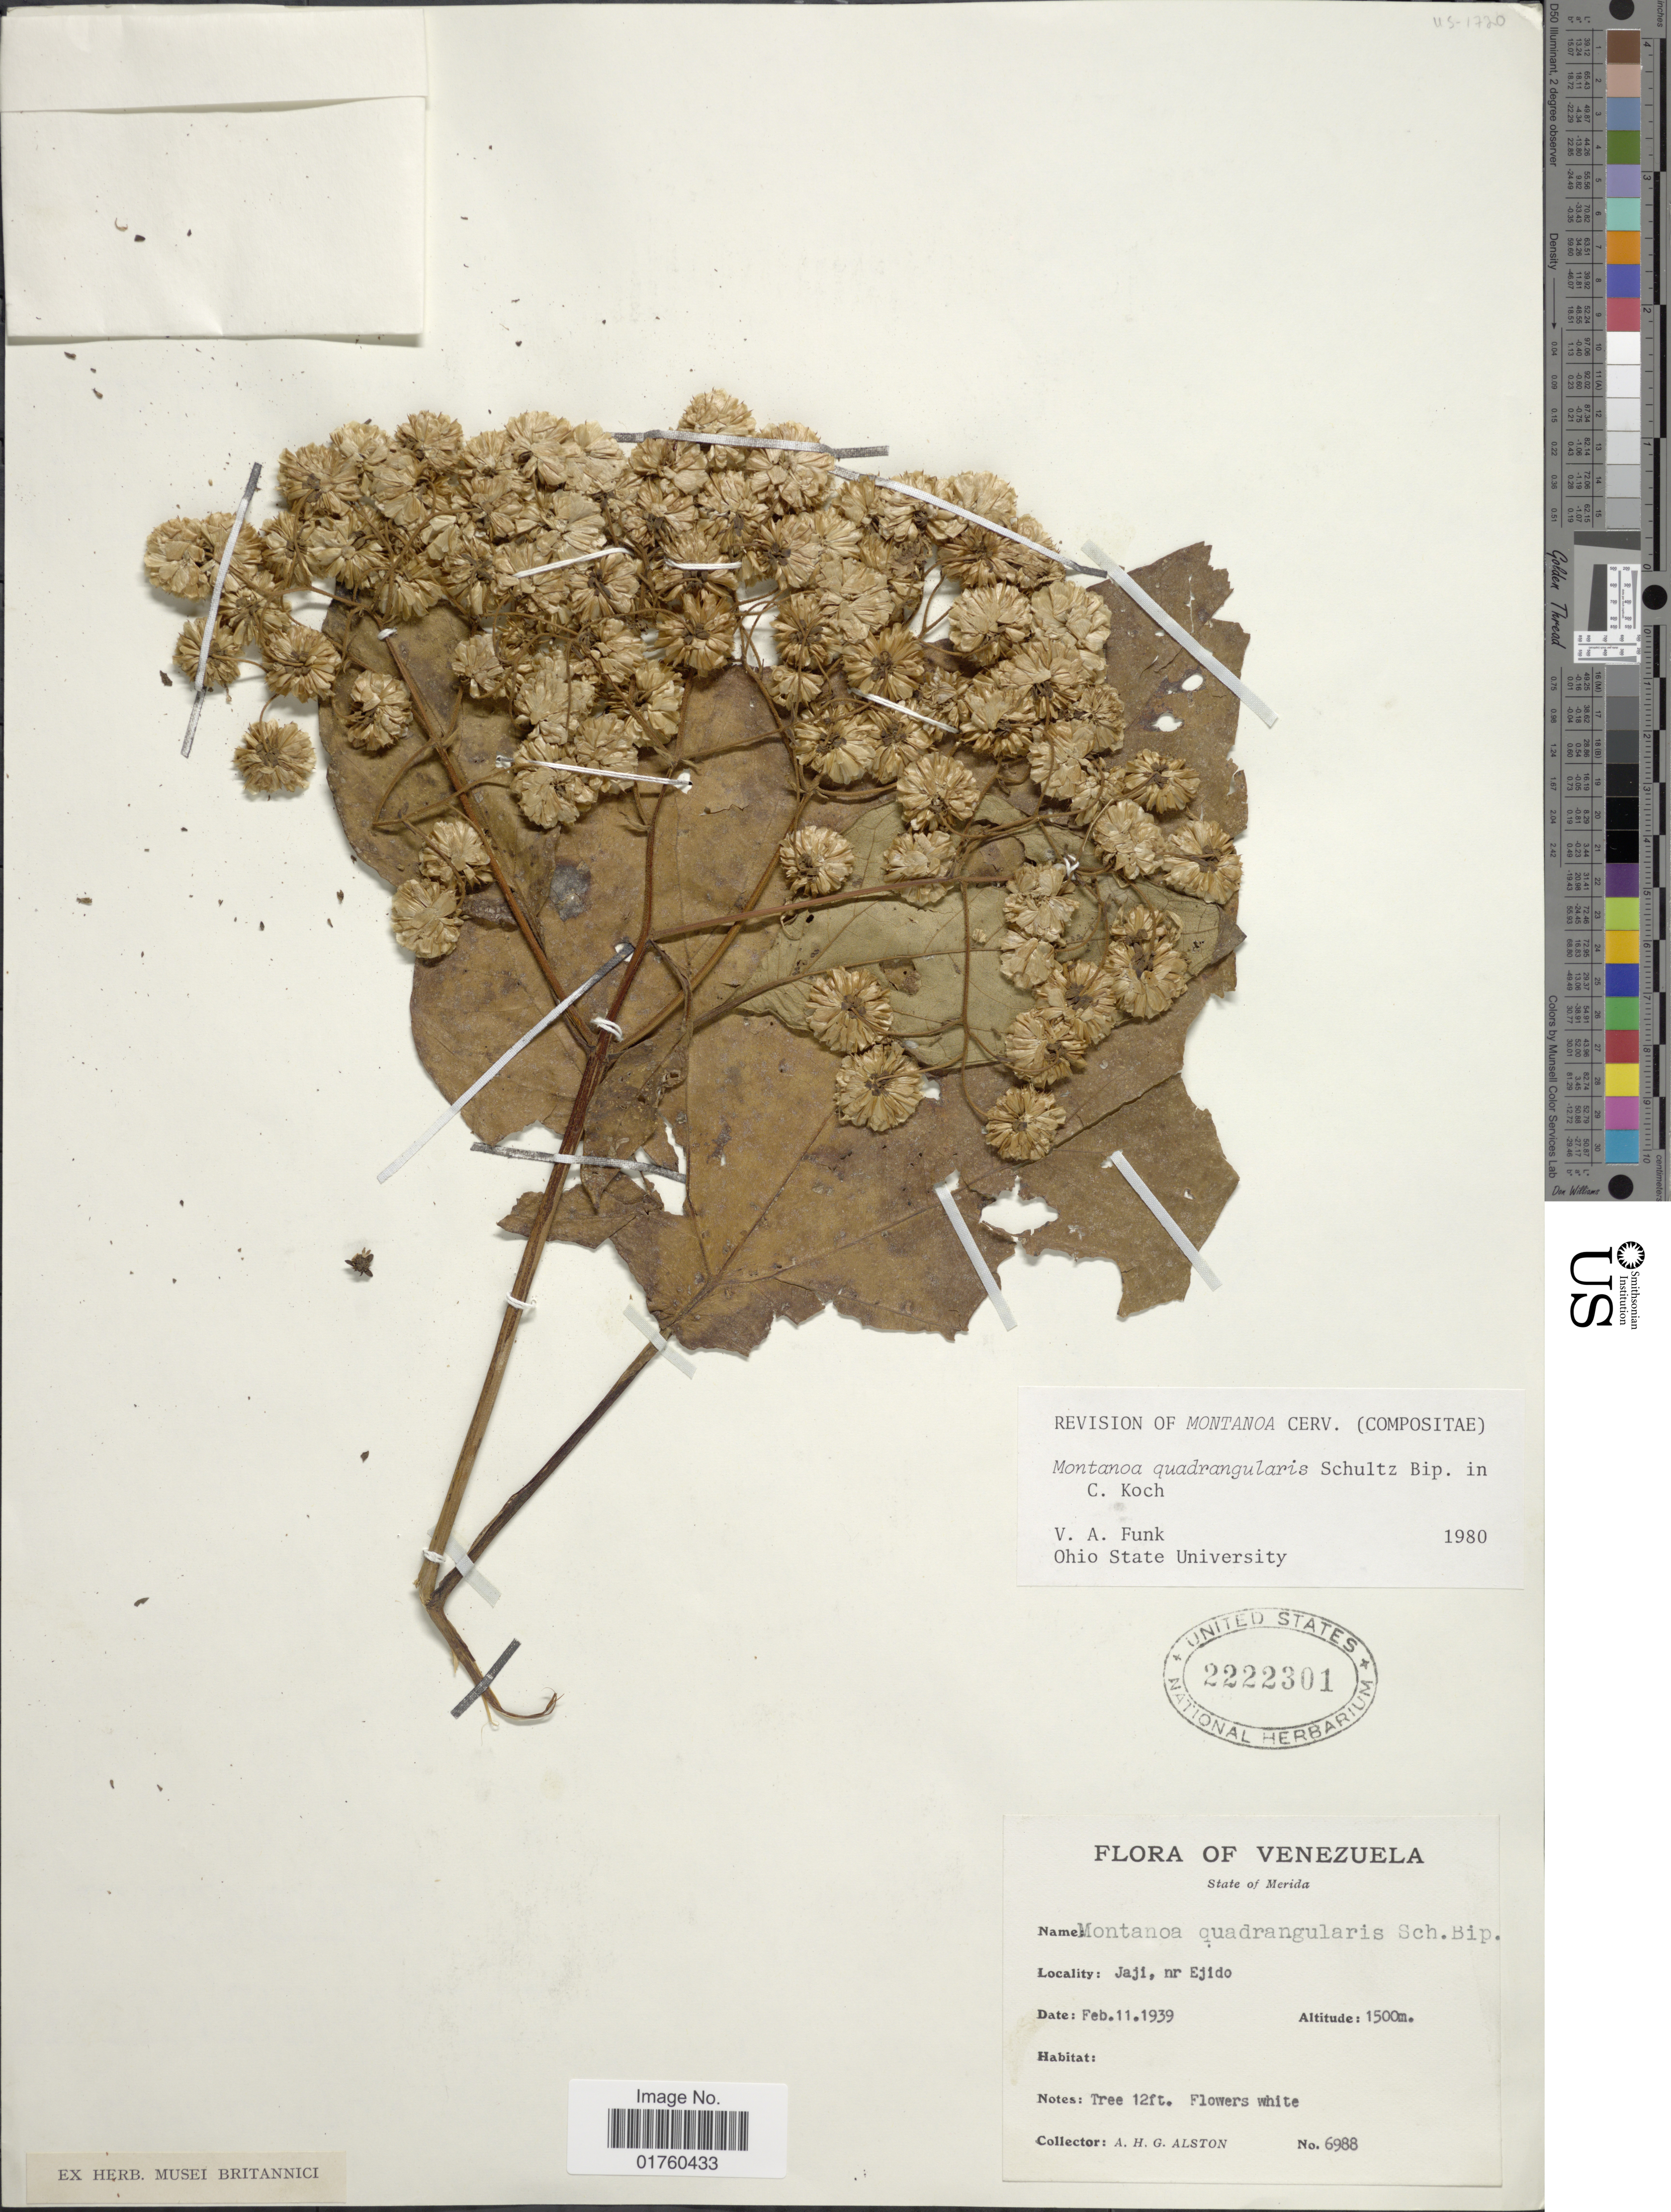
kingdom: Plantae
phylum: Tracheophyta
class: Magnoliopsida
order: Asterales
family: Asteraceae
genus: Montanoa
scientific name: Montanoa quadrangularis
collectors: A. H. Alston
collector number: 6988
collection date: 1939-02-11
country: Venezuela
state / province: Mérida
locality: Jaji, nr. Ejido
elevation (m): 1500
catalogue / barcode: US 2222301